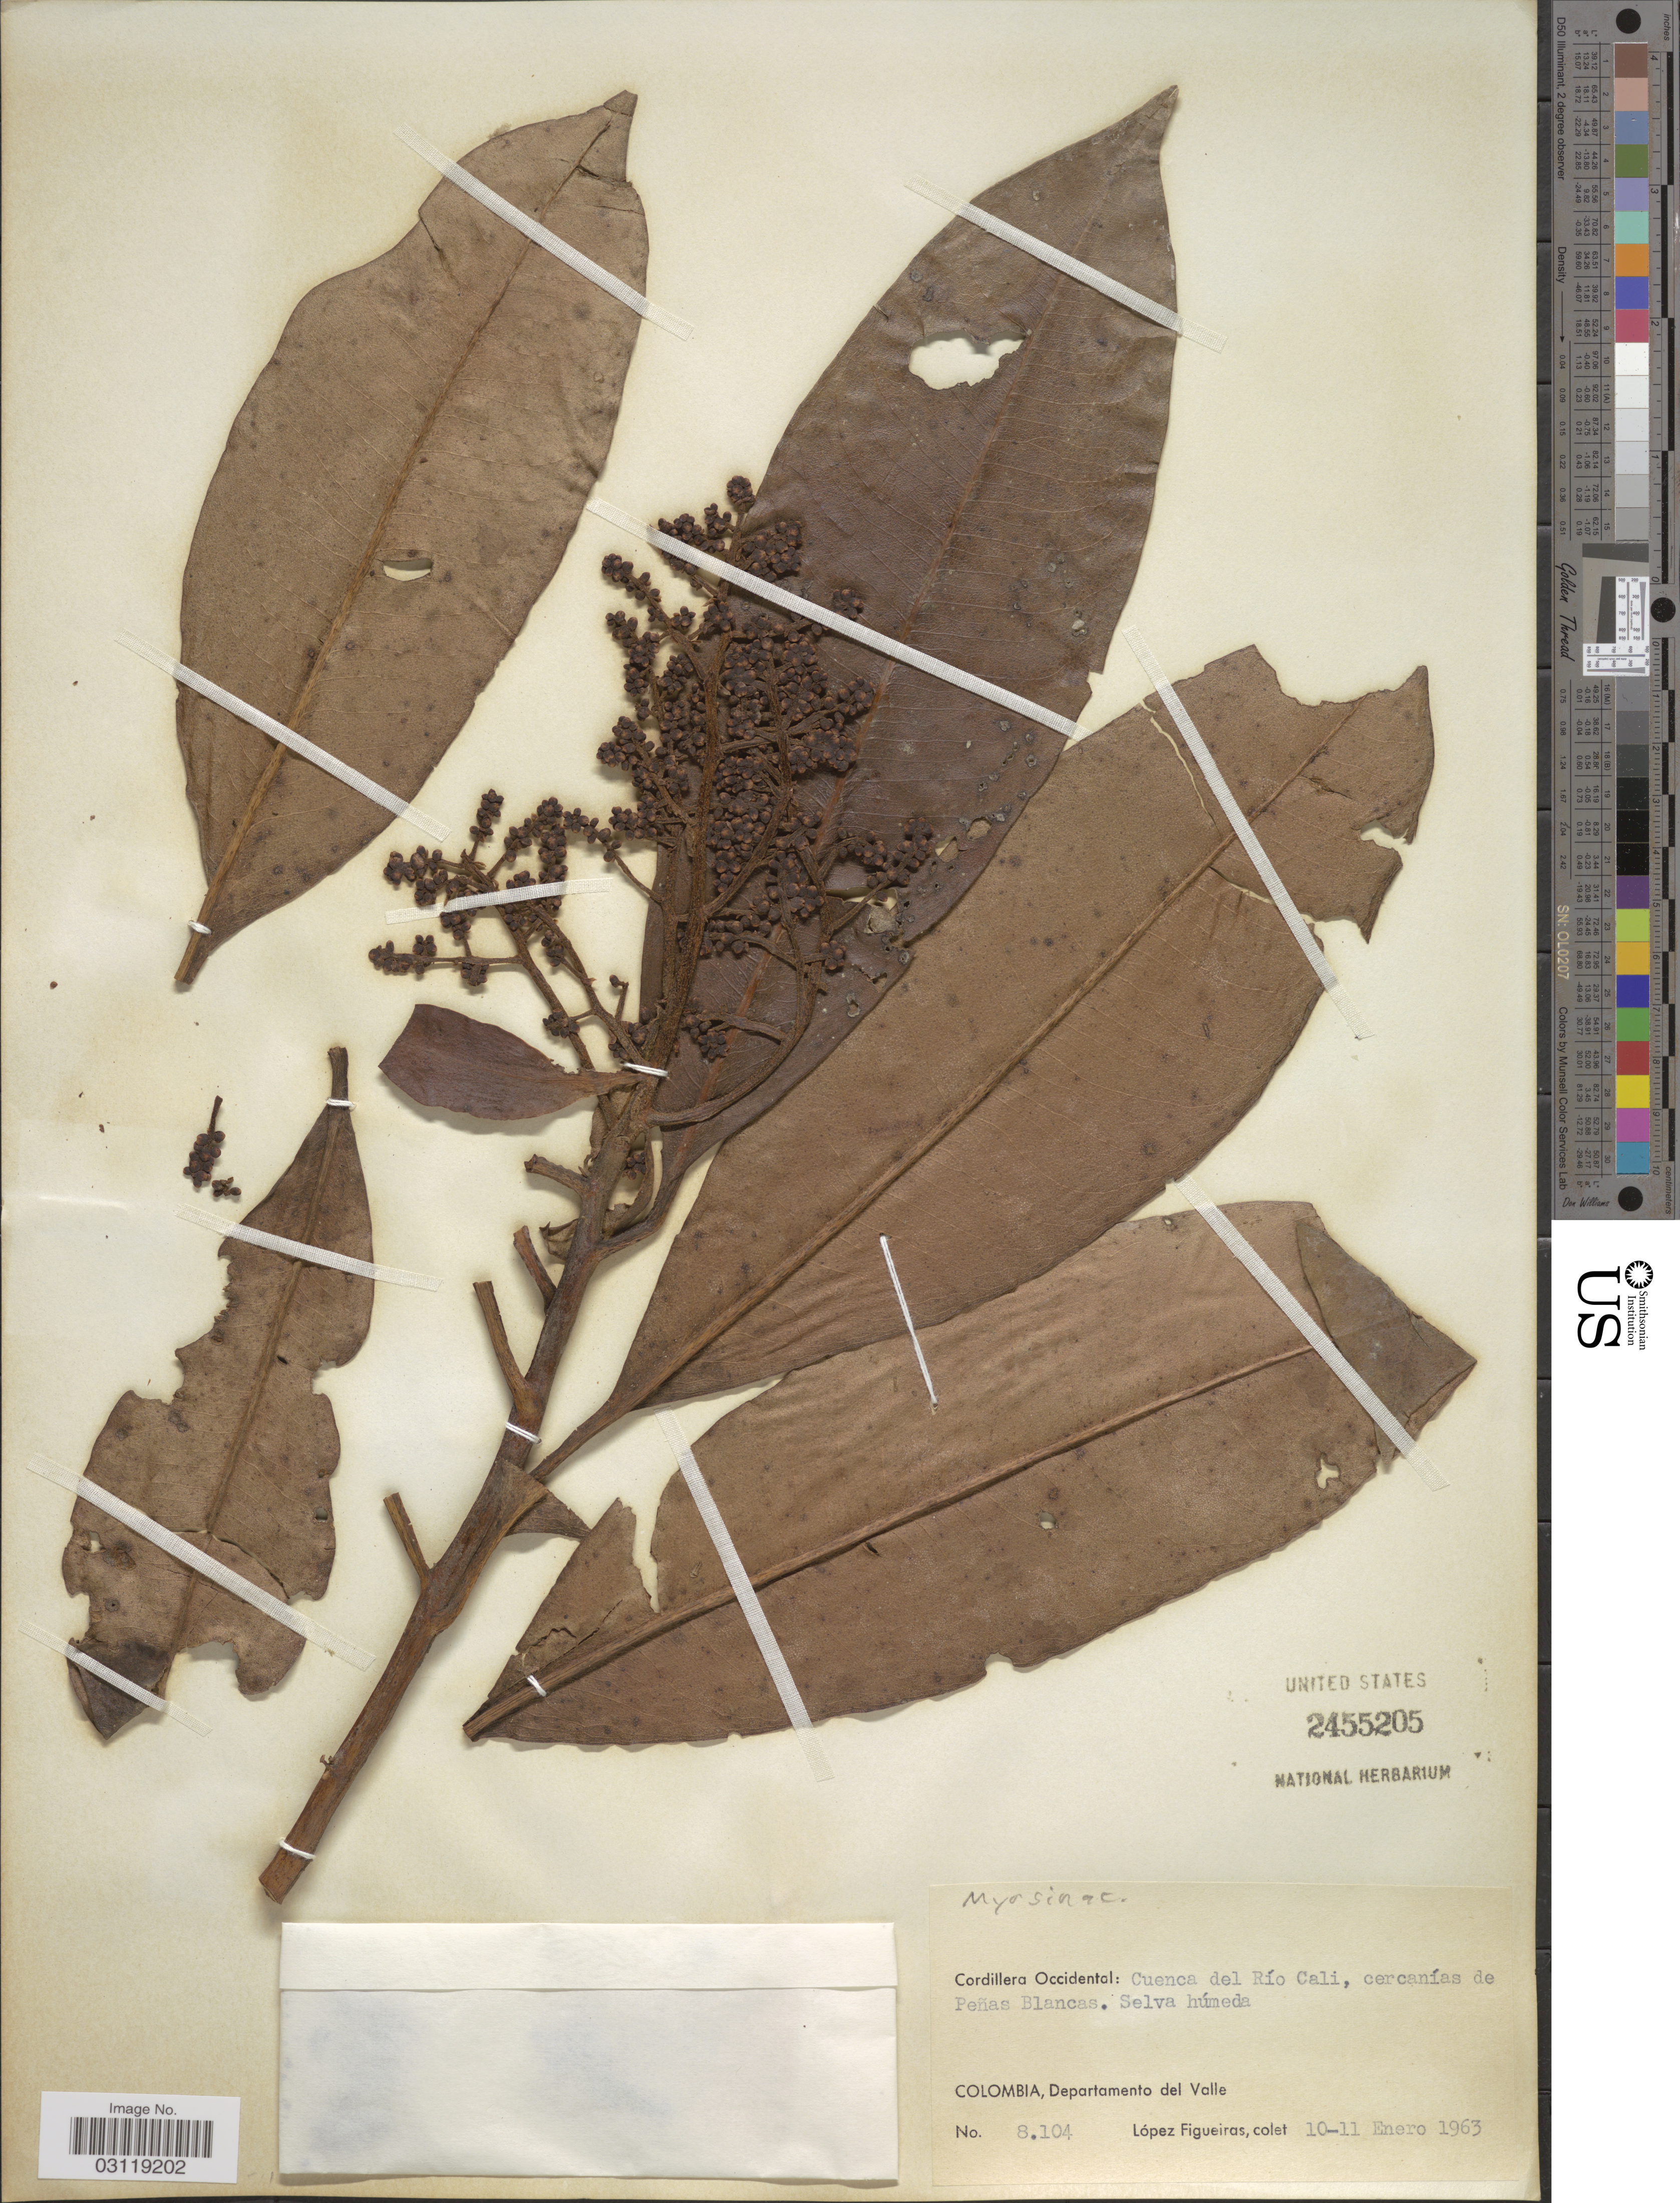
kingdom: Plantae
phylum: Tracheophyta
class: Magnoliopsida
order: Ericales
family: Primulaceae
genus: Geissanthus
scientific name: Geissanthus sp.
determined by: Pipoly, J. J.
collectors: M. López Figueiras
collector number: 8104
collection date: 1963-01-10/1963-01-11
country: Colombia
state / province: Valle del Cauca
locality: Cordillera Occidental: Cuenca del Río Cali, cercanías de Peñas Blancas. Departamento del Valle.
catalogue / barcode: US 2455205